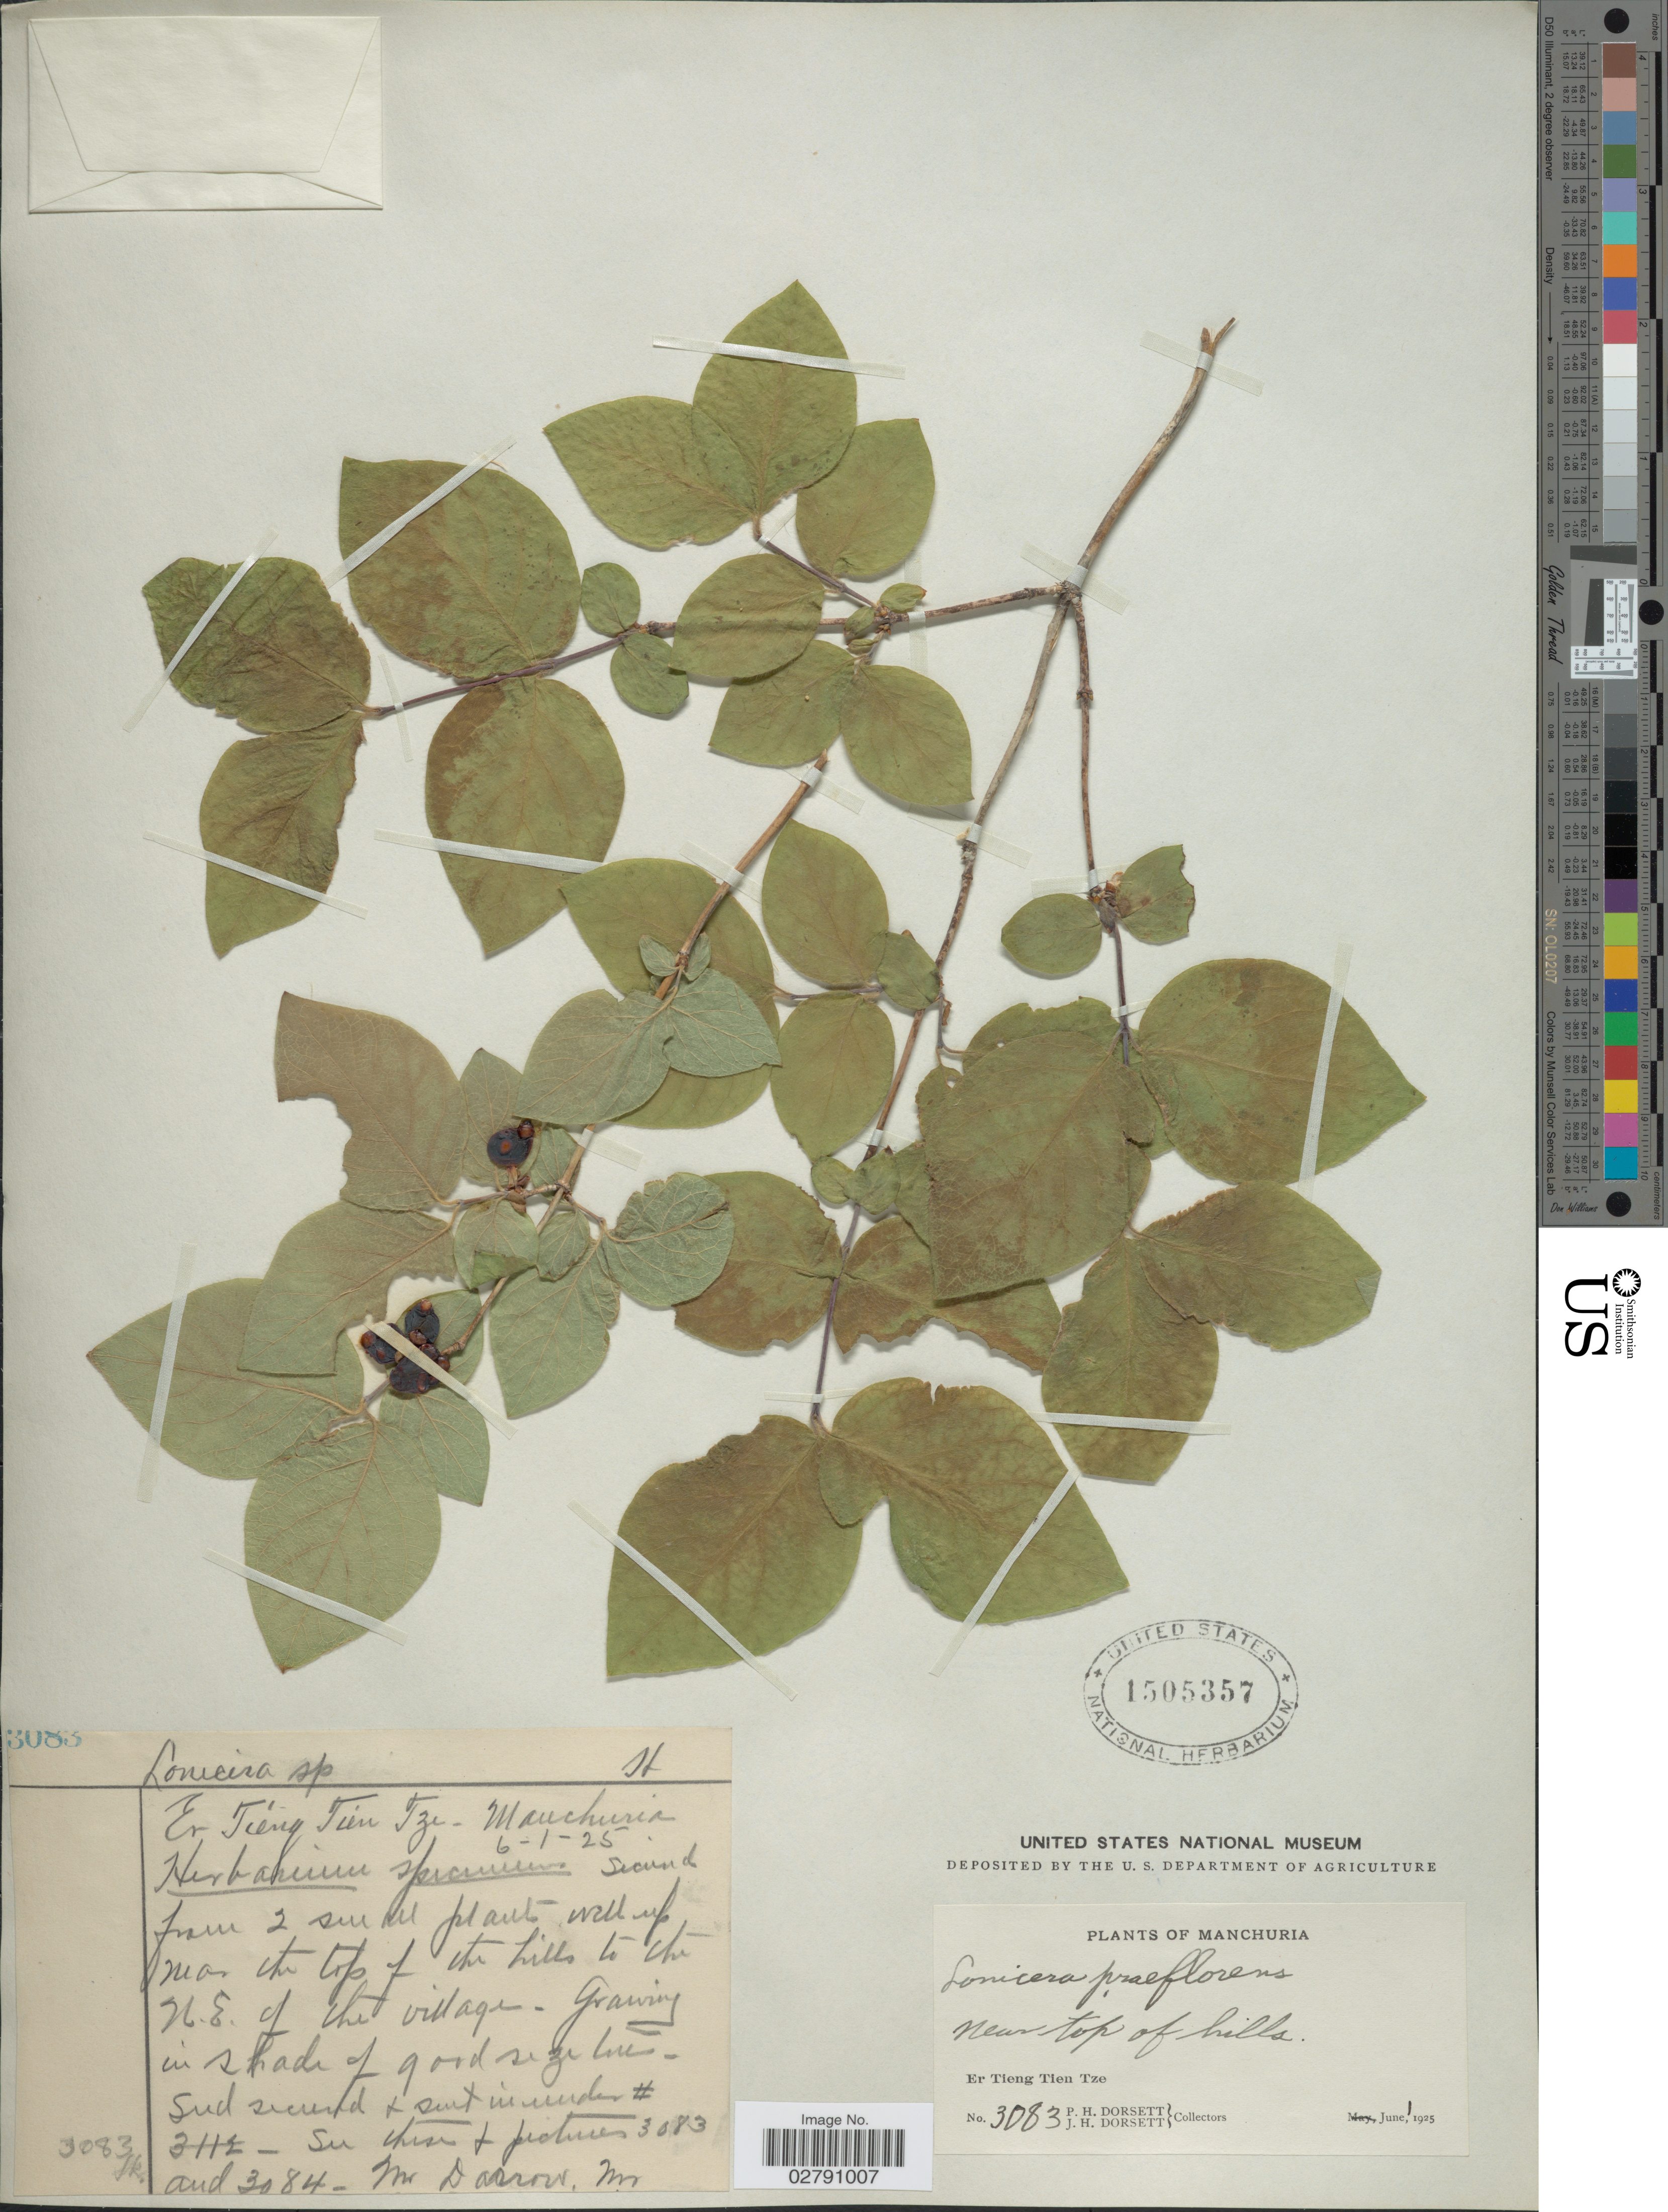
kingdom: Plantae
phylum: Tracheophyta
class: Magnoliopsida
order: Dipsacales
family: Caprifoliaceae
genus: Lonicera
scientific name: Lonicera praeflorens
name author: Batalin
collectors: P. H. Dorsett & J. Dorsett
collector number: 3083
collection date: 1925-06-01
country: China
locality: Manchuria. Er Tieng Tien Tze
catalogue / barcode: US 1505357